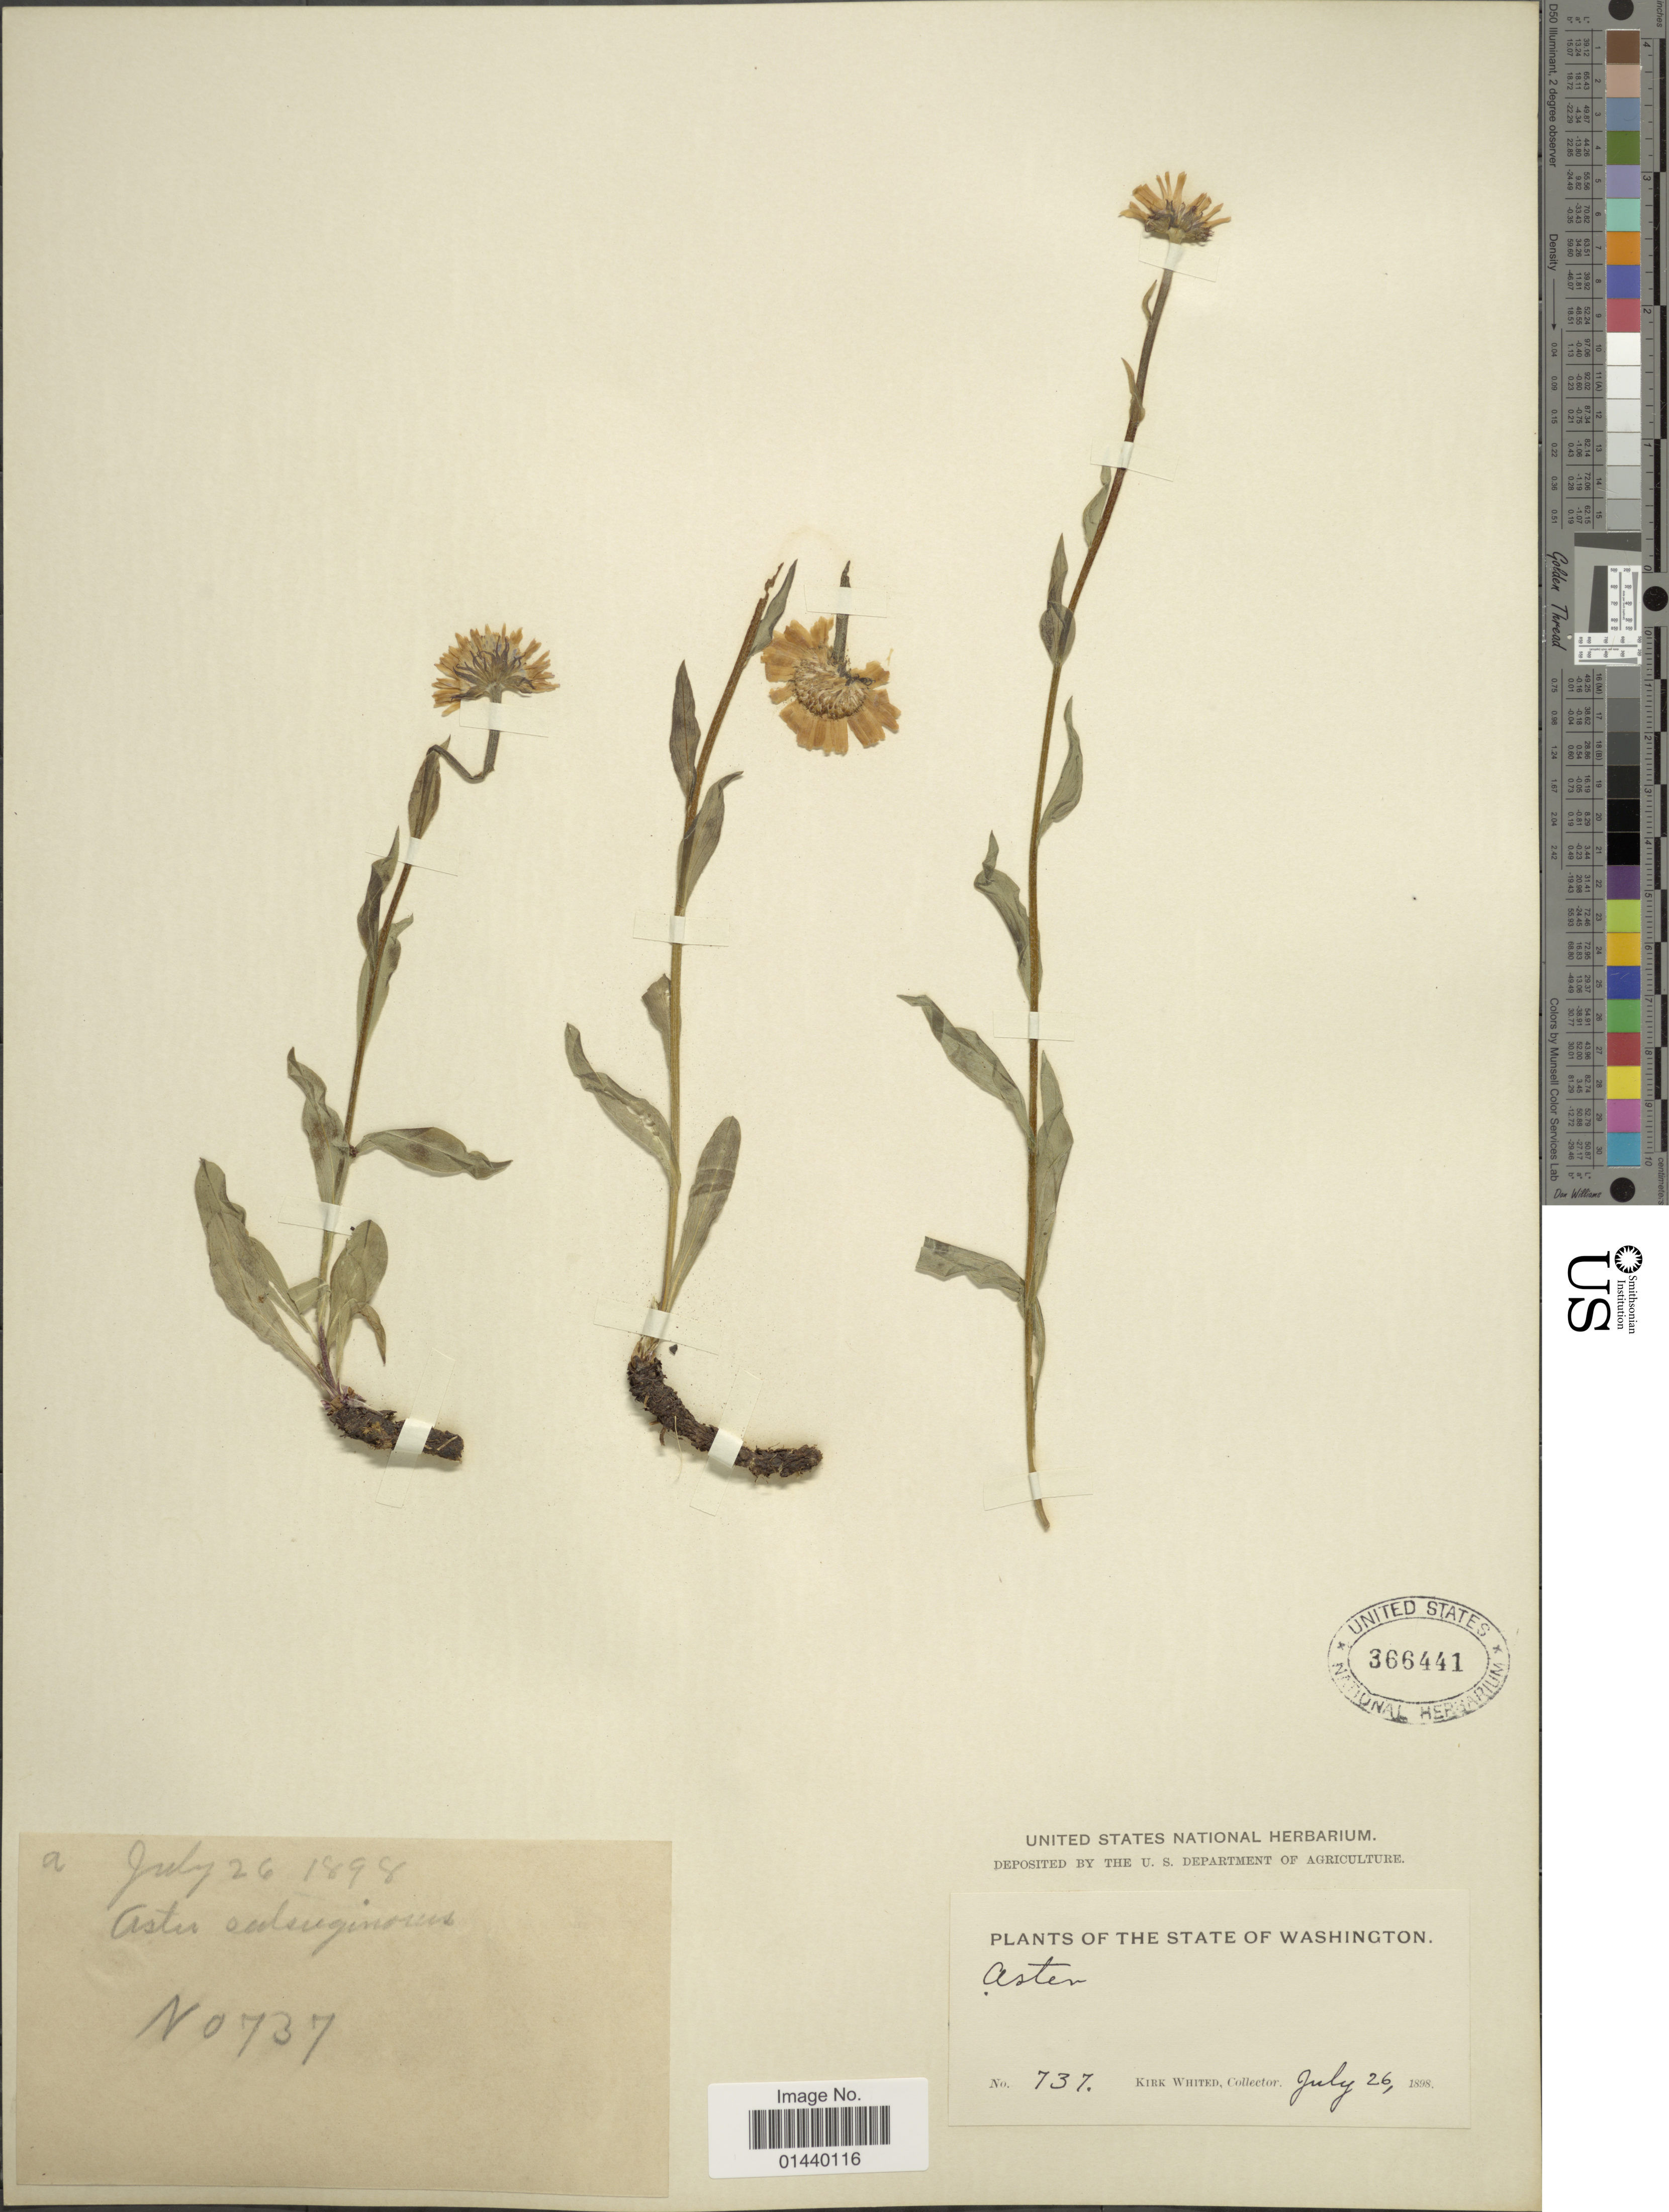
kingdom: Plantae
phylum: Tracheophyta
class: Magnoliopsida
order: Asterales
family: Asteraceae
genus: Erigeron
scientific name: Erigeron salsuginosus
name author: (Richardson ex R. Br.) A. Gray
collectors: K. Whited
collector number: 737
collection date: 1898-07-26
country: United States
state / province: Washington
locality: The State of Washington.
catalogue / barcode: US 366441